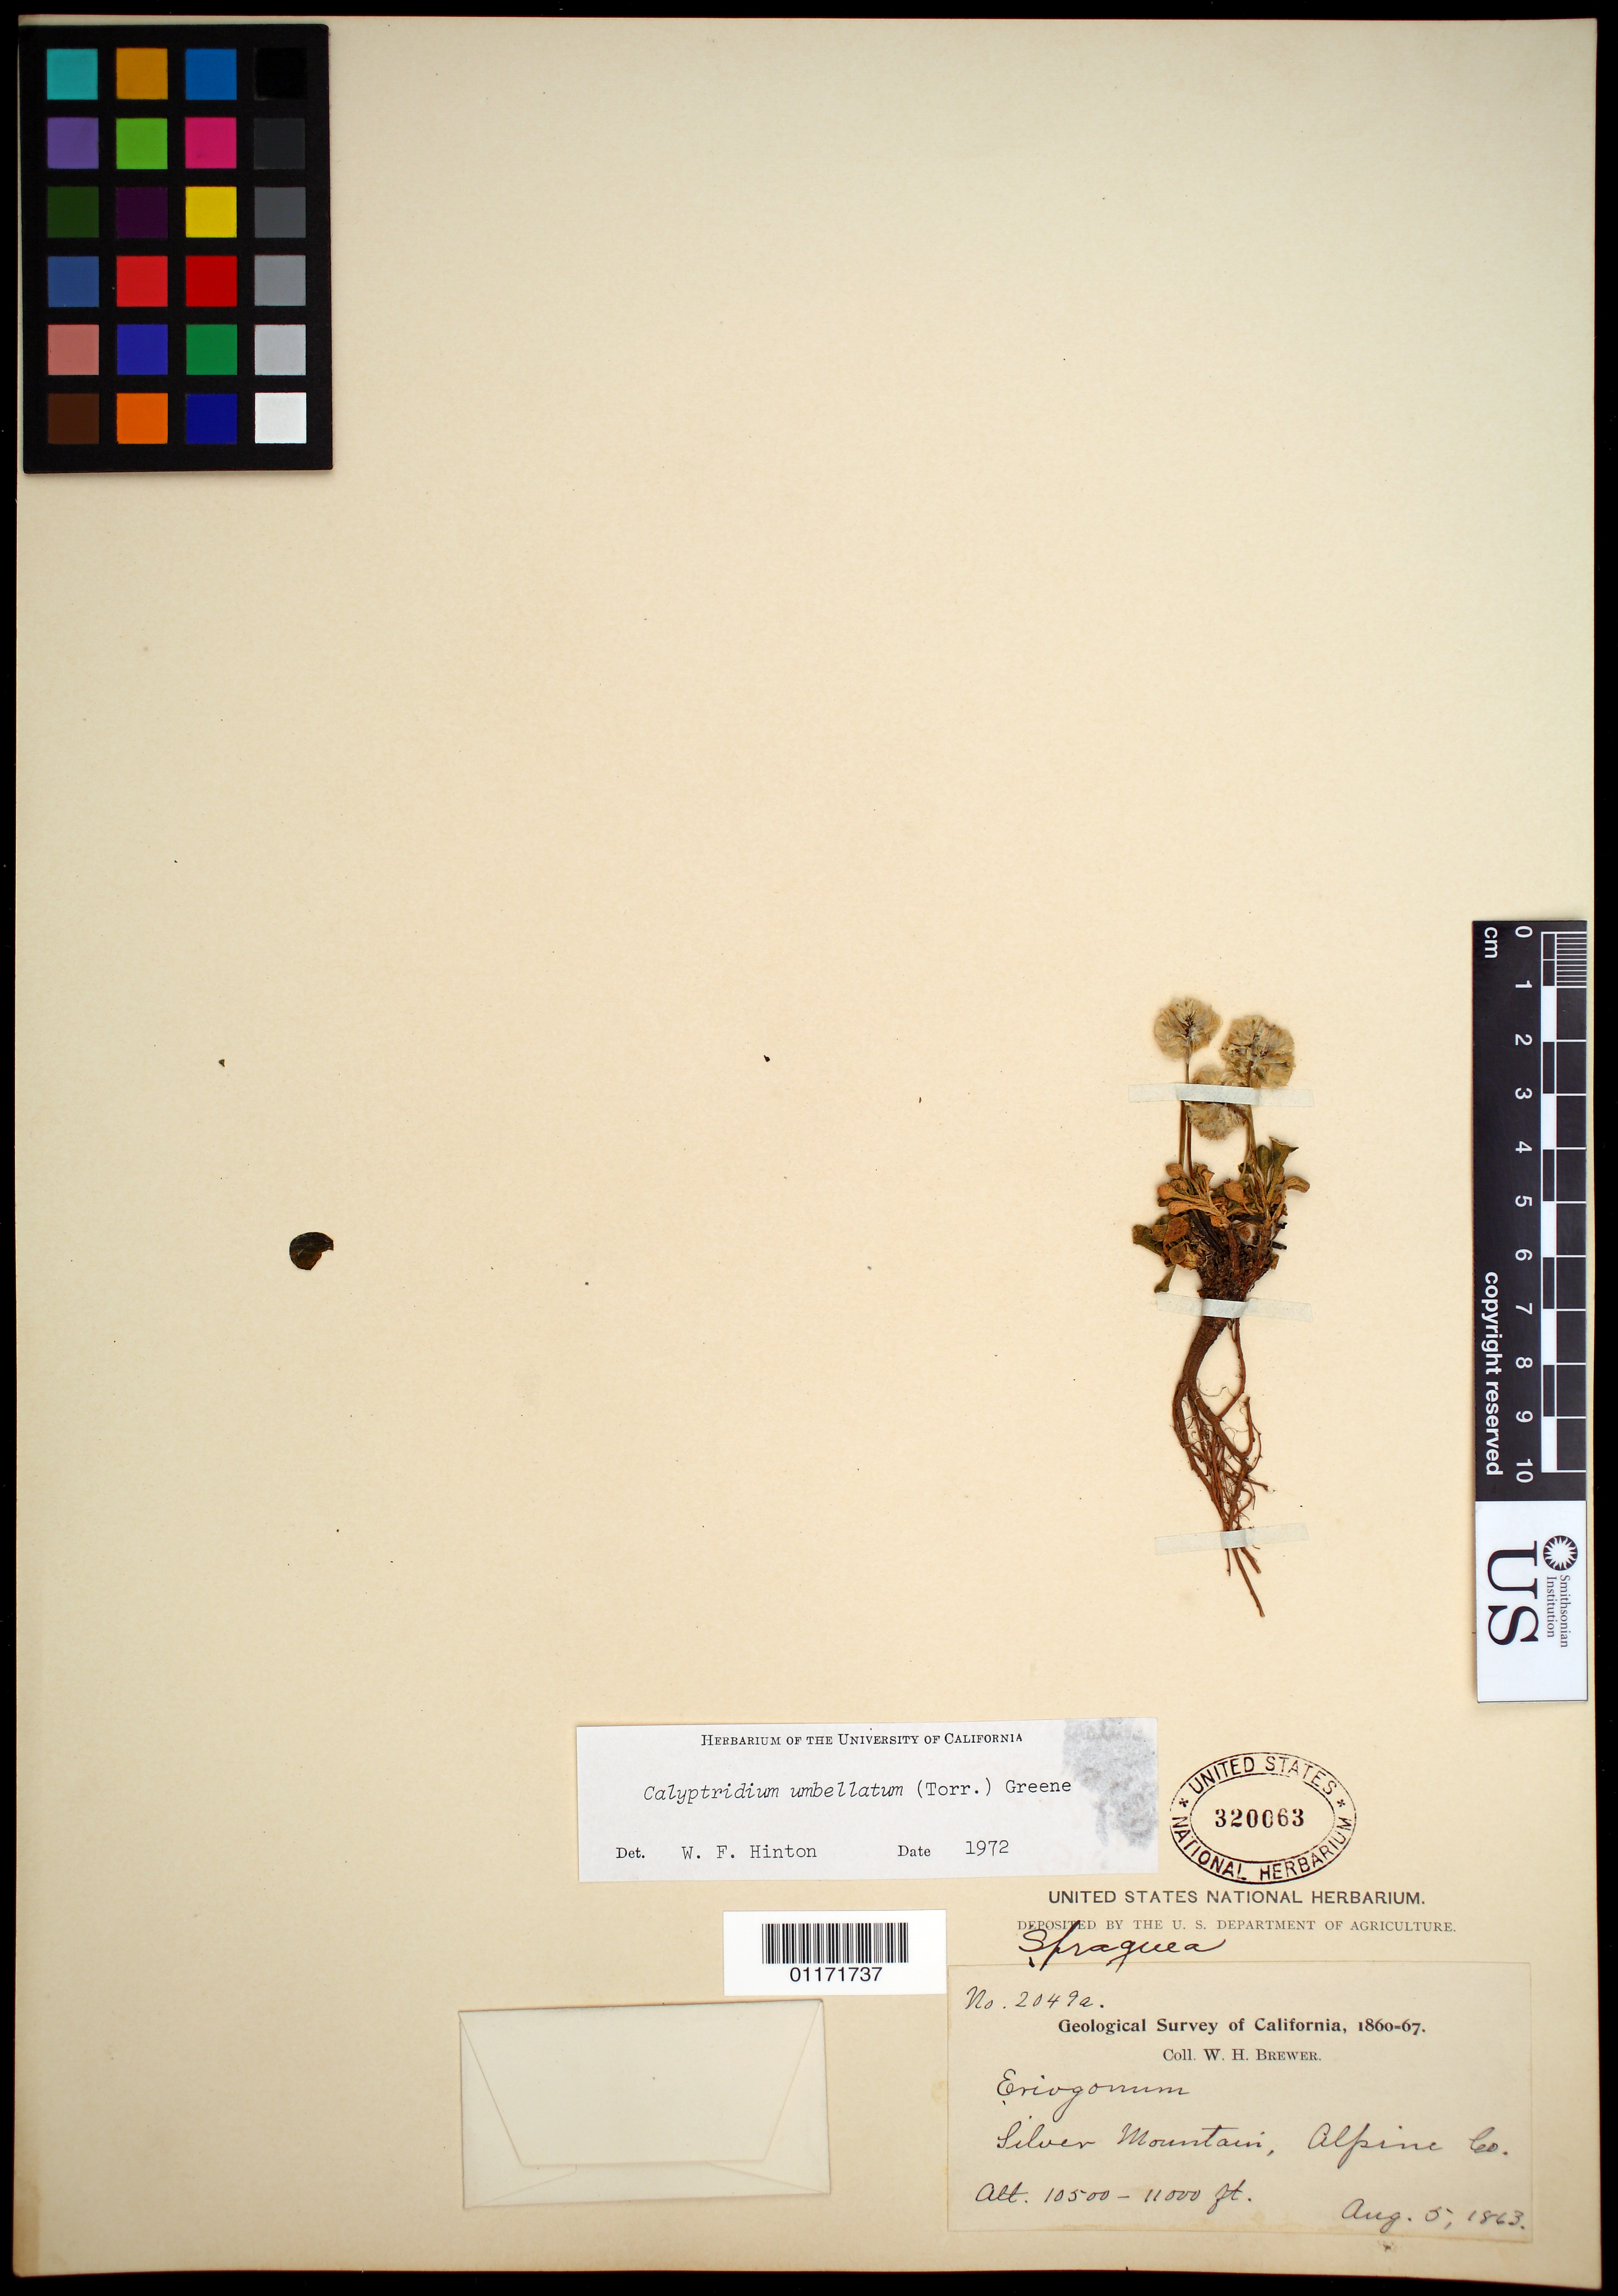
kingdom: Plantae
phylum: Tracheophyta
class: Magnoliopsida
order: Caryophyllales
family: Montiaceae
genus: Calyptridium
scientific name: Calyptridium umbellatum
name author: (Torr.) Greene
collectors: W. H. Brewer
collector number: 2049a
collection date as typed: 05 Aug 1863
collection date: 1863-08-05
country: United States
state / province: California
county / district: Alpine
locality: Silver Mountain.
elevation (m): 3200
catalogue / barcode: US 320063